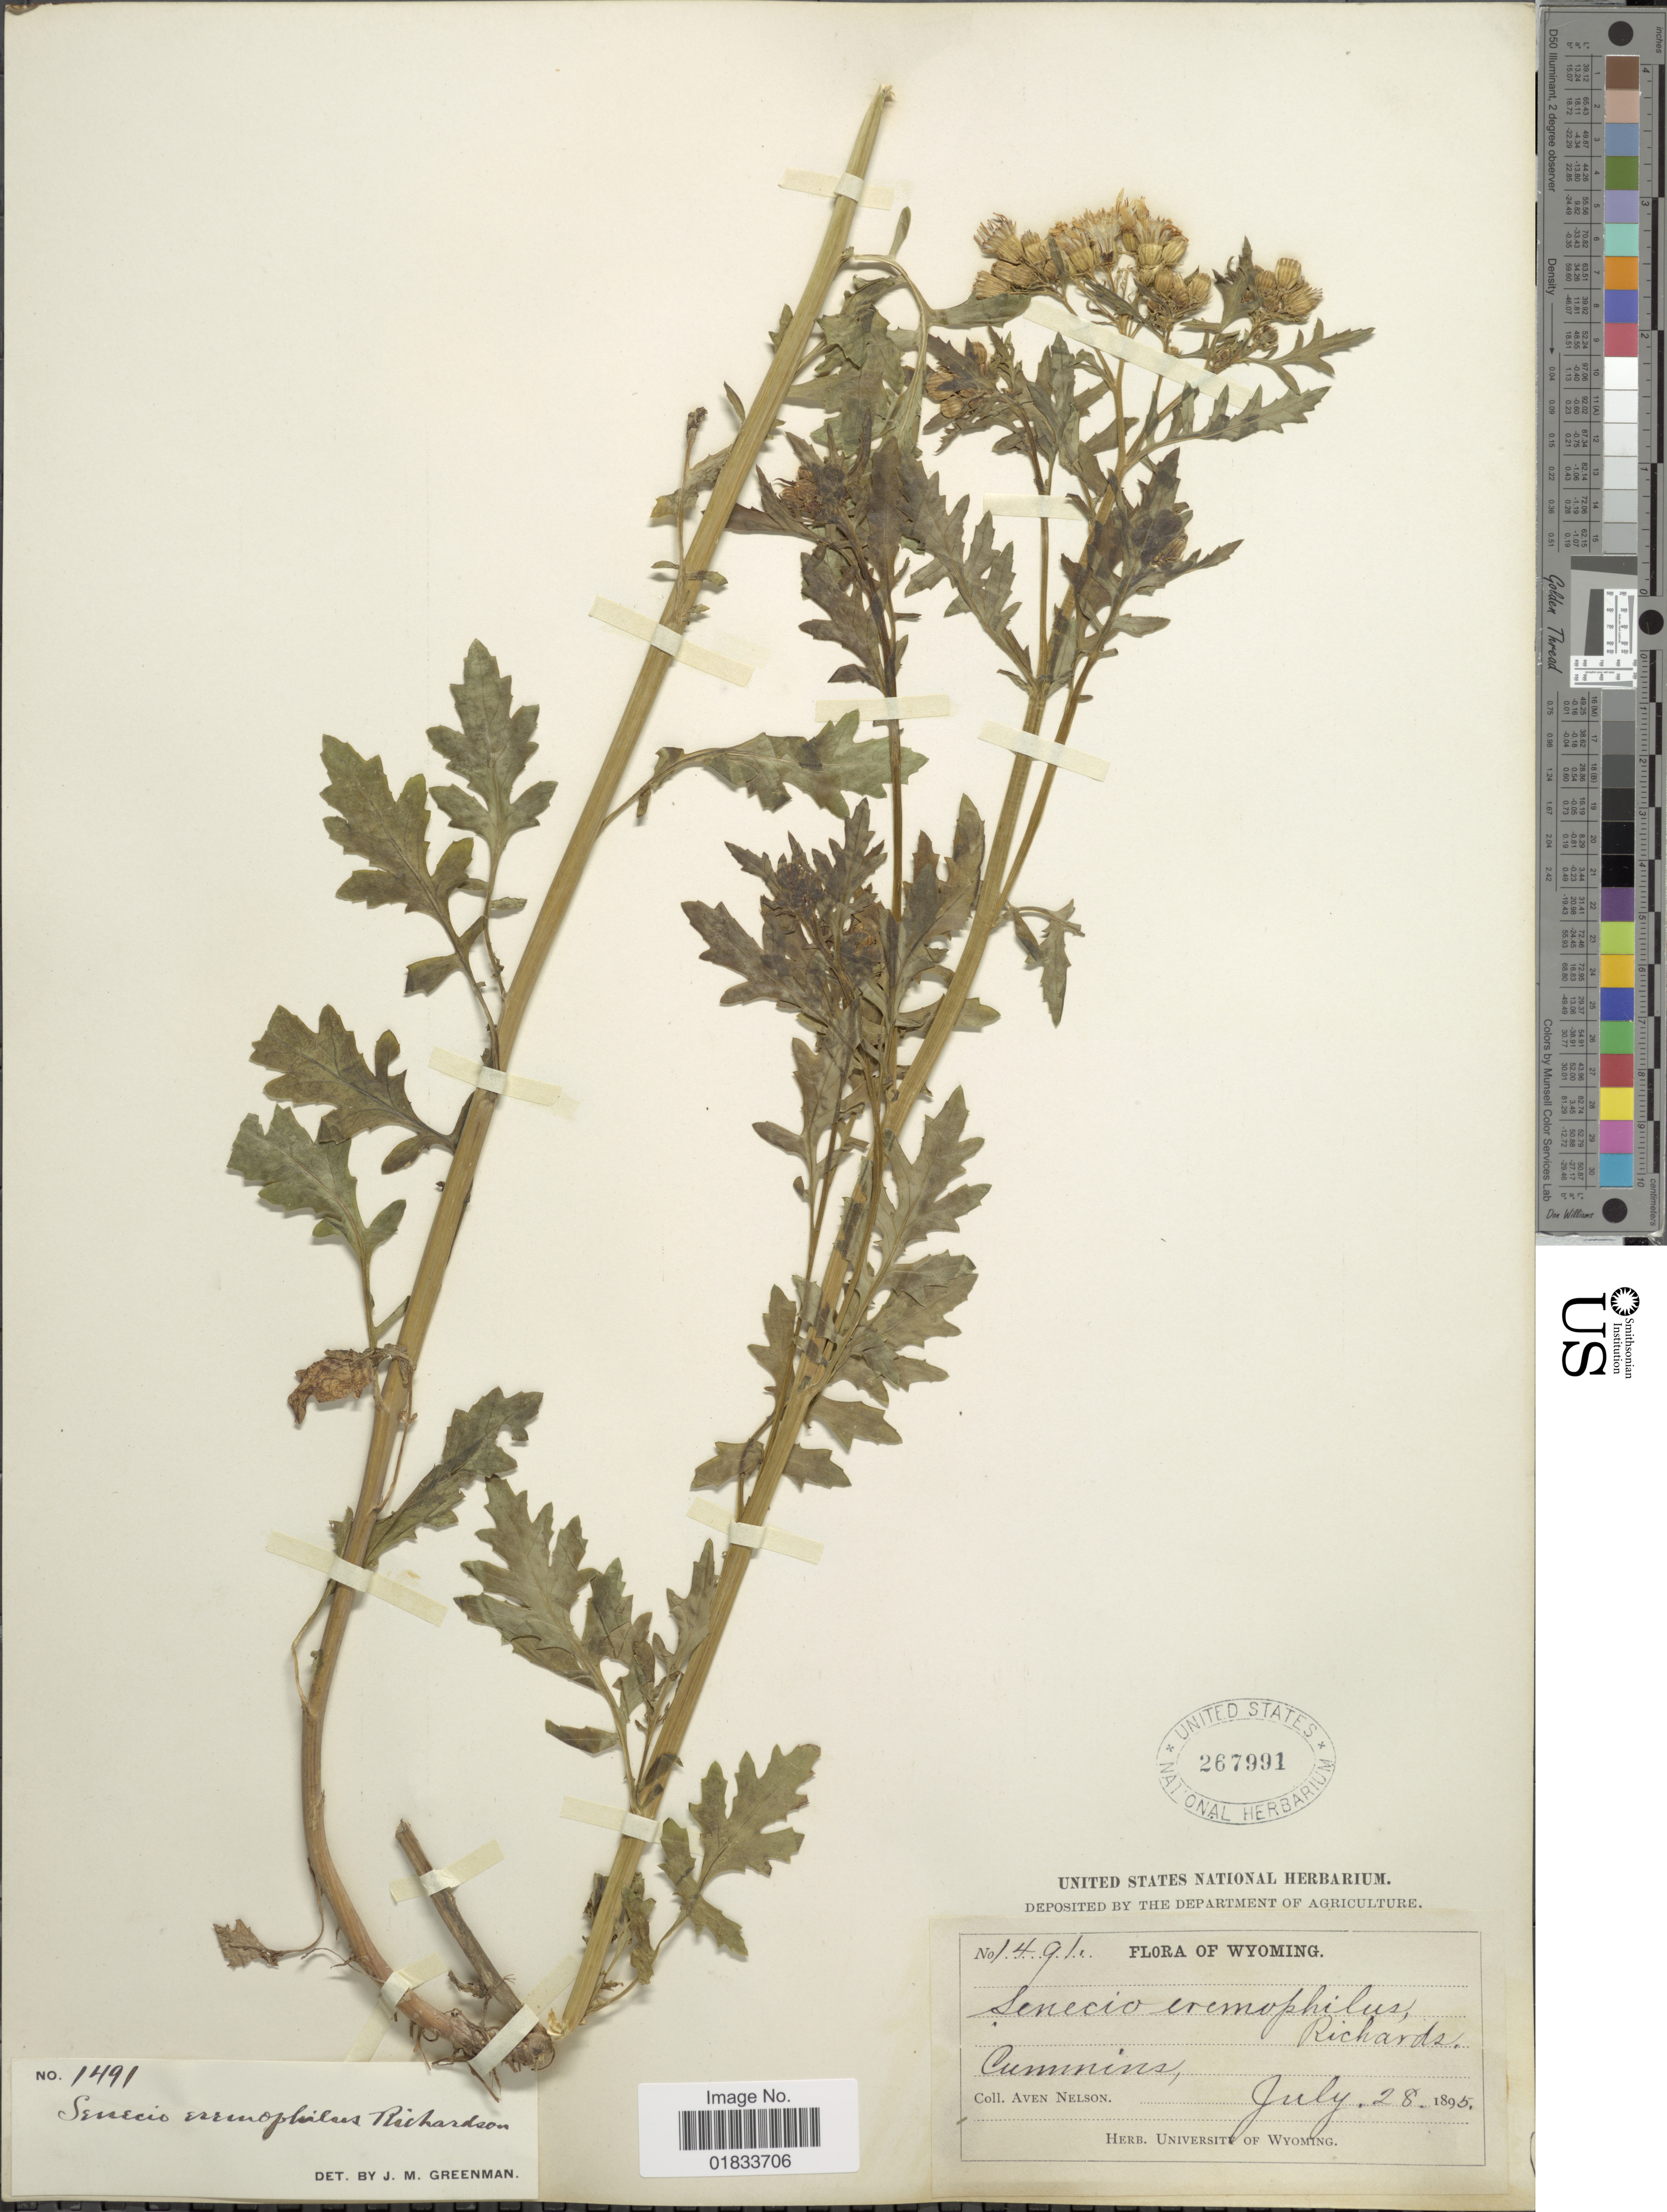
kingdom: Plantae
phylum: Tracheophyta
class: Magnoliopsida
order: Asterales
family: Asteraceae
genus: Senecio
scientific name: Senecio eremophilus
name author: Richardson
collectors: A. Nelson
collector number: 1491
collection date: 1895-07-28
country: United States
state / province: Wyoming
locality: Cummins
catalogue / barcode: US 267991